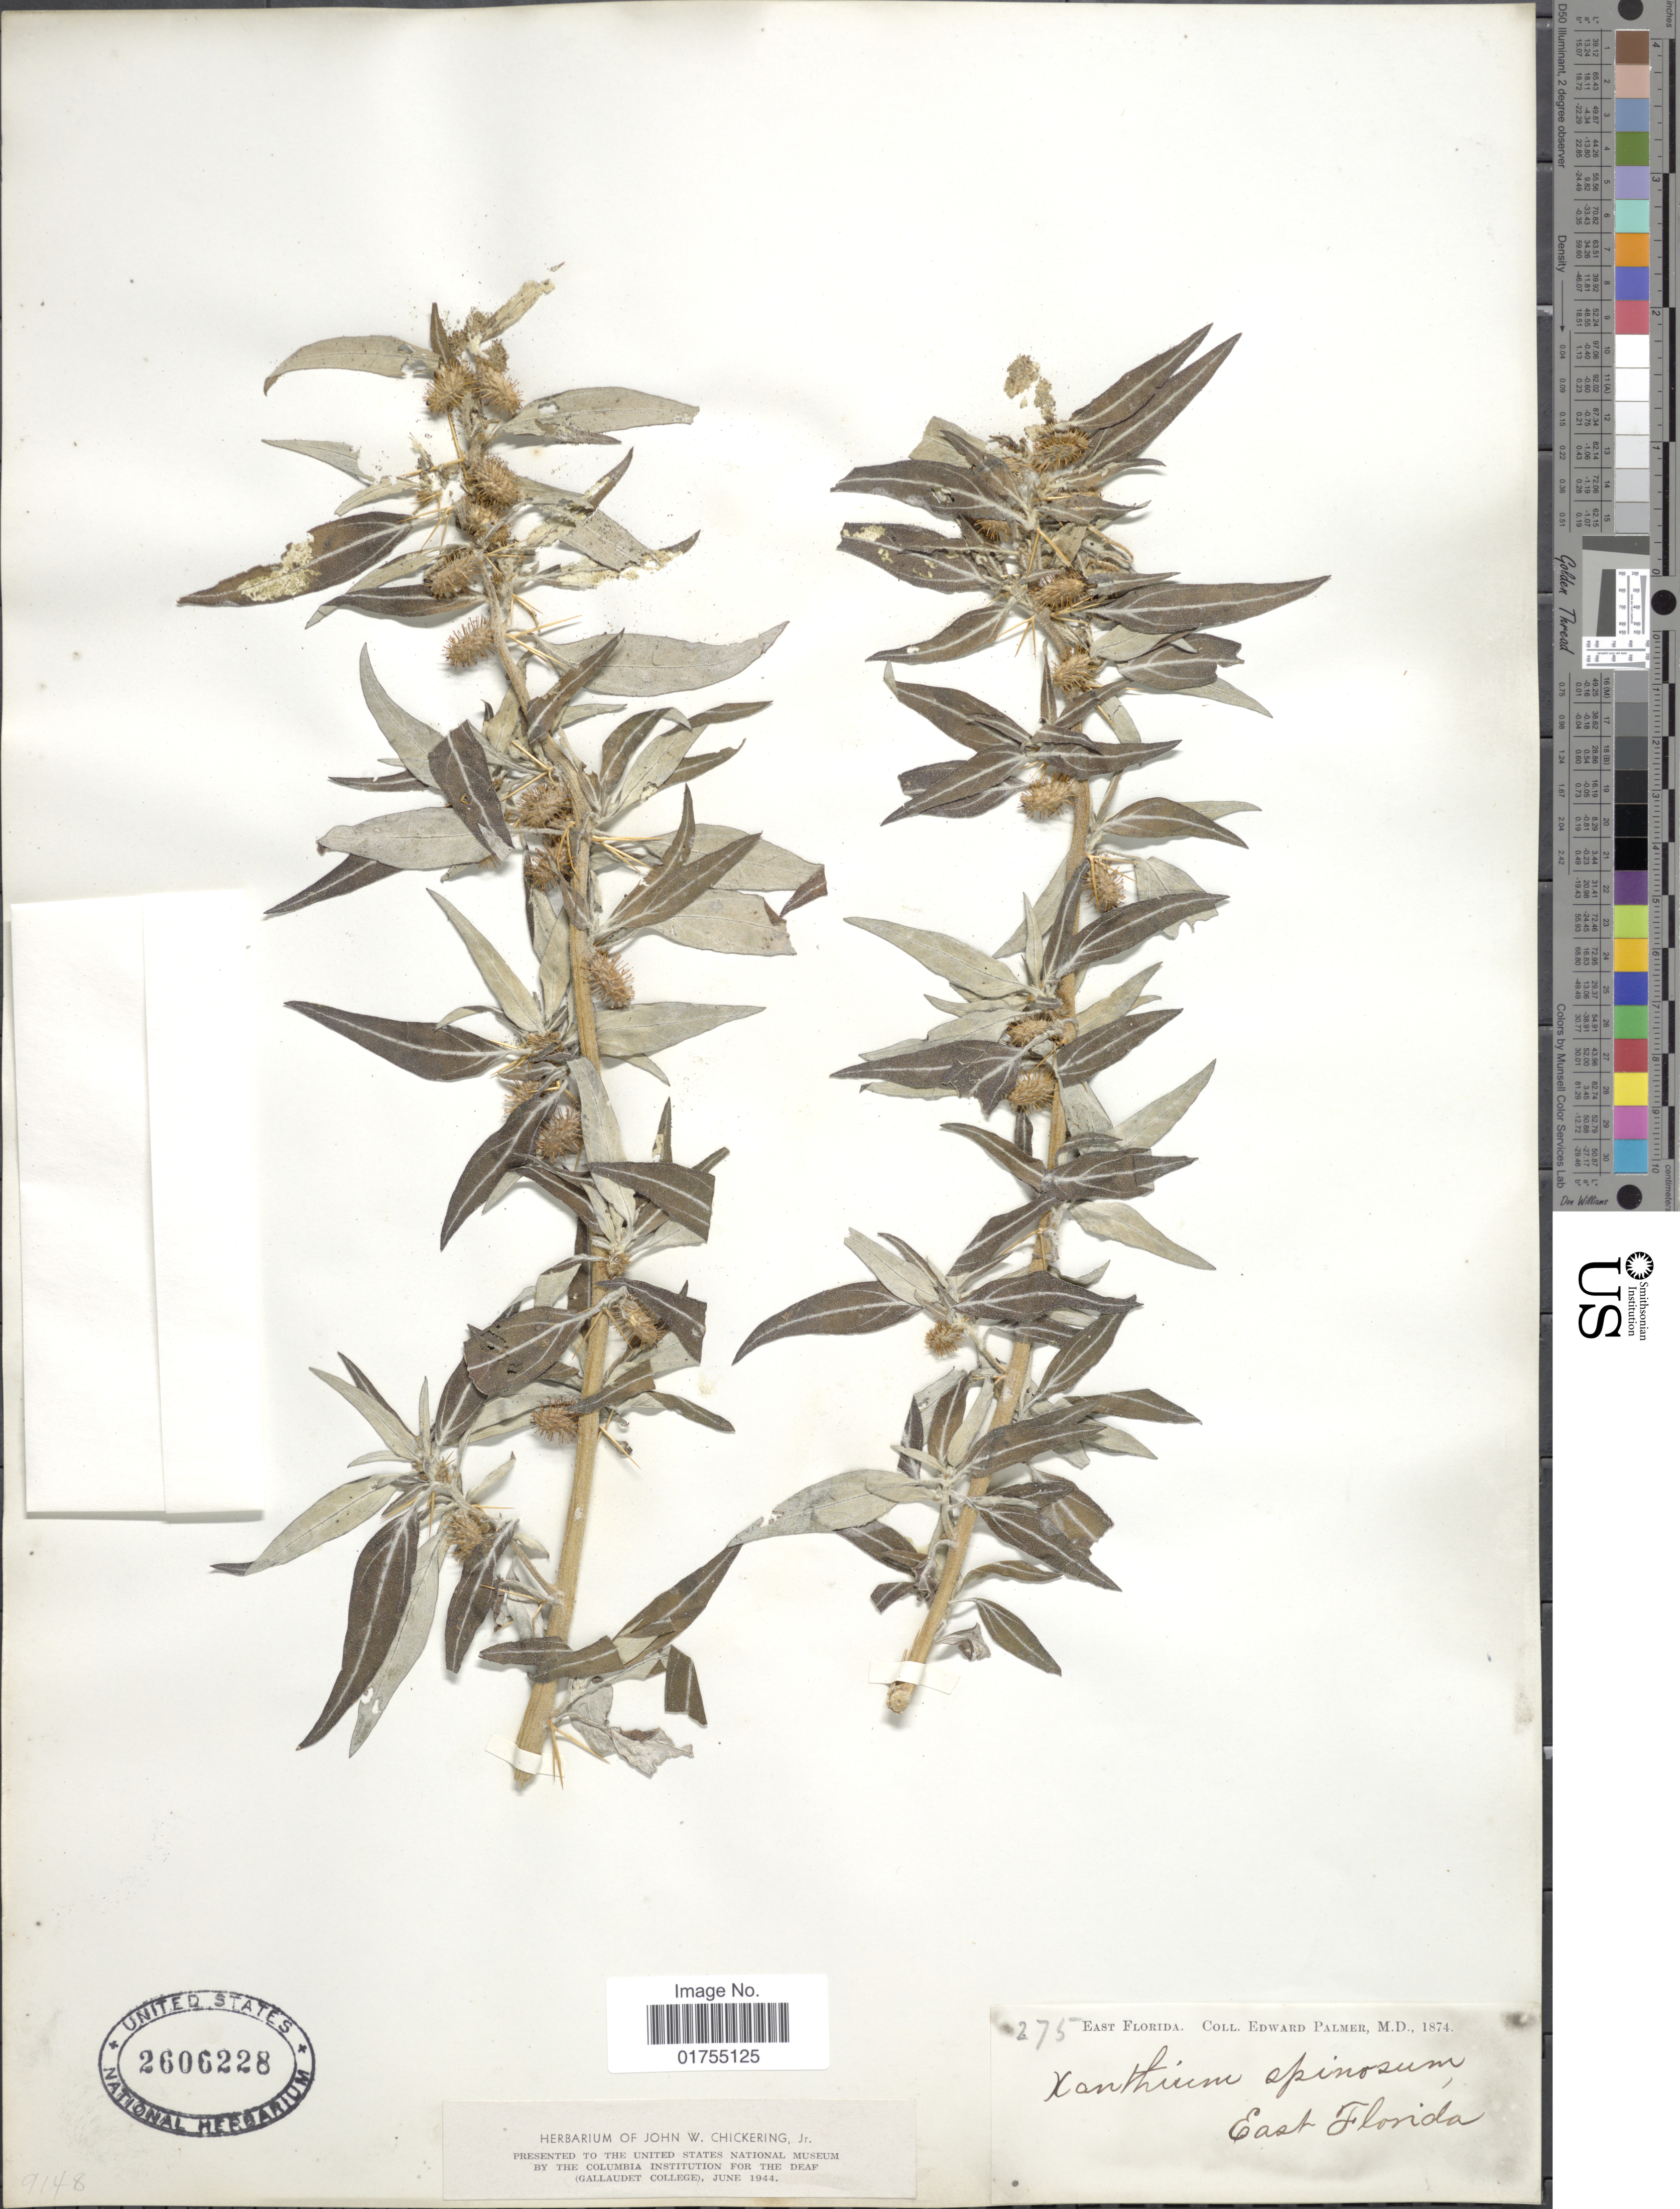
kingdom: Plantae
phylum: Tracheophyta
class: Magnoliopsida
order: Asterales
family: Asteraceae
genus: Xanthium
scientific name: Xanthium spinosum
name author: L.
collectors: E. Palmer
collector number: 275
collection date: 1974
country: United States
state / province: Florida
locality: East Florida.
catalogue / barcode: US 2606228